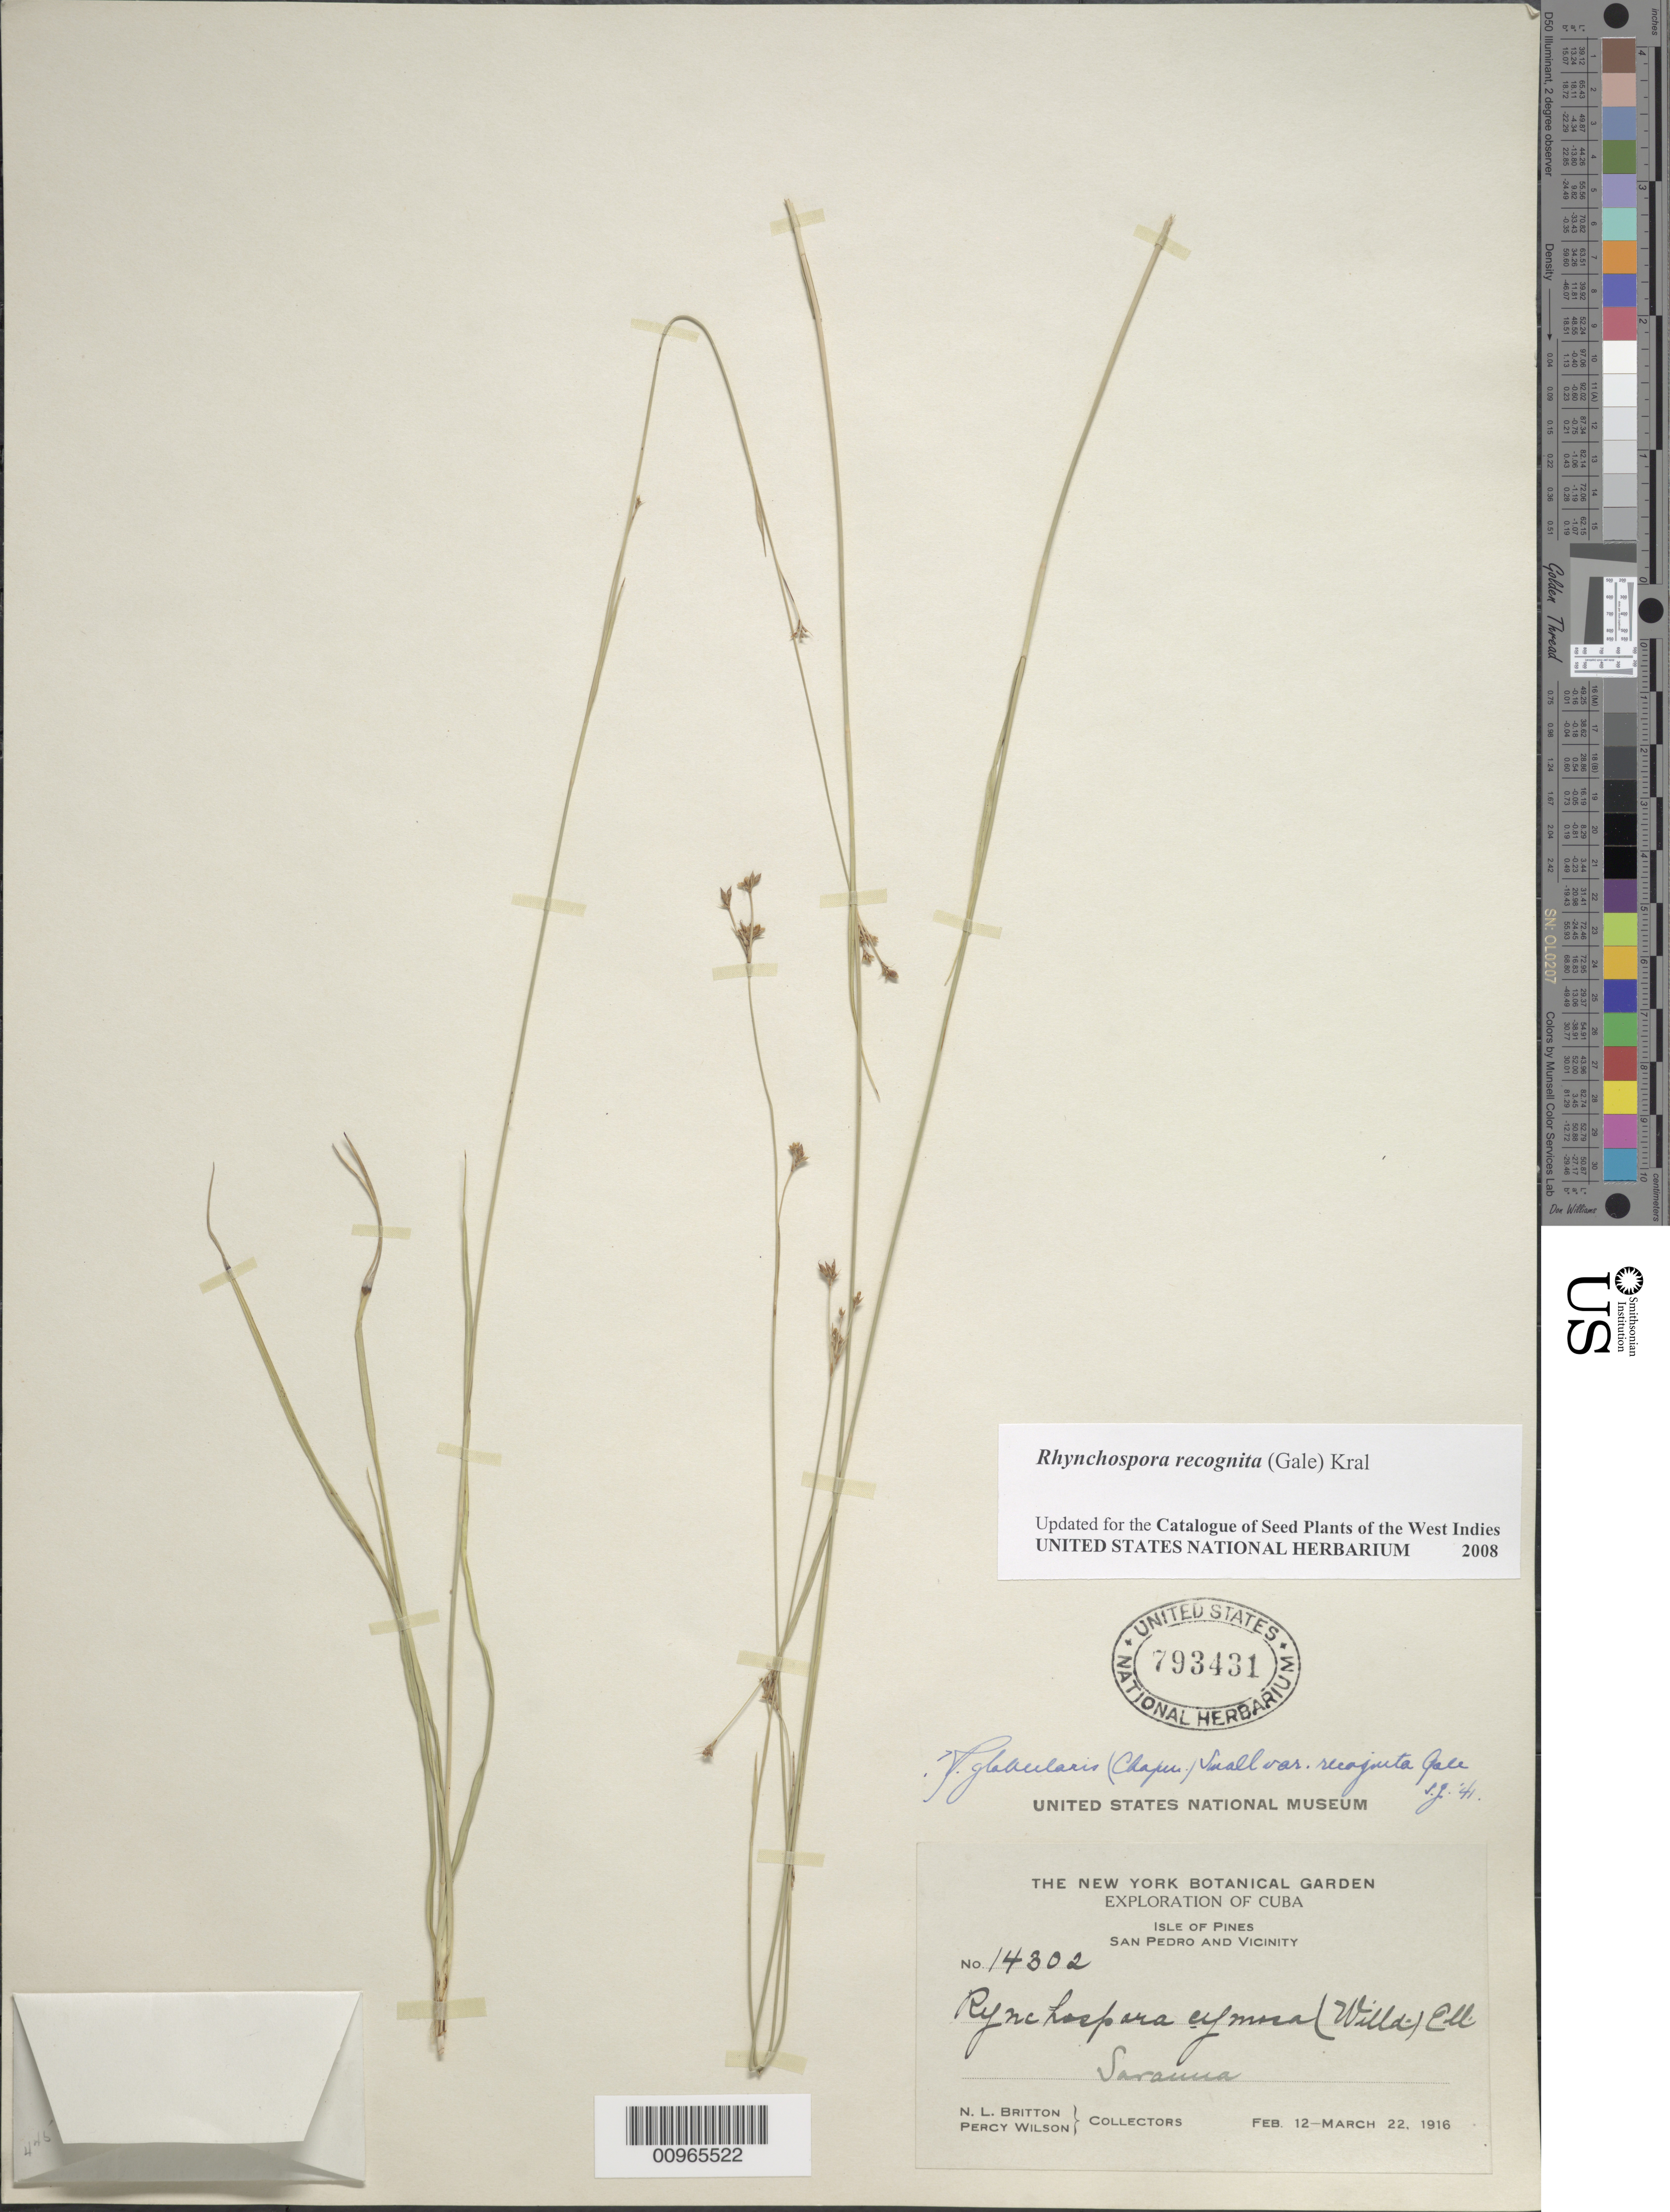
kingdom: Plantae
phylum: Tracheophyta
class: Liliopsida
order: Poales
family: Cyperaceae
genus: Rhynchospora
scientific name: Rhynchospora recognita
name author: (Gale) Kral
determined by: Strong, M. T., (US), Smithsonian Institution - National Museum of Natural History (UNITED STATES)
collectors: N. Britton & P. Wilson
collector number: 14302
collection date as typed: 12 Feb 1916 to 22 Mar 1916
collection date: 1916-02-12/1916-03-22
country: Cuba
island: Isla de la Juventud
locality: San Pedro and vicinity, savanna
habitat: Savanna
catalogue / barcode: US 793431